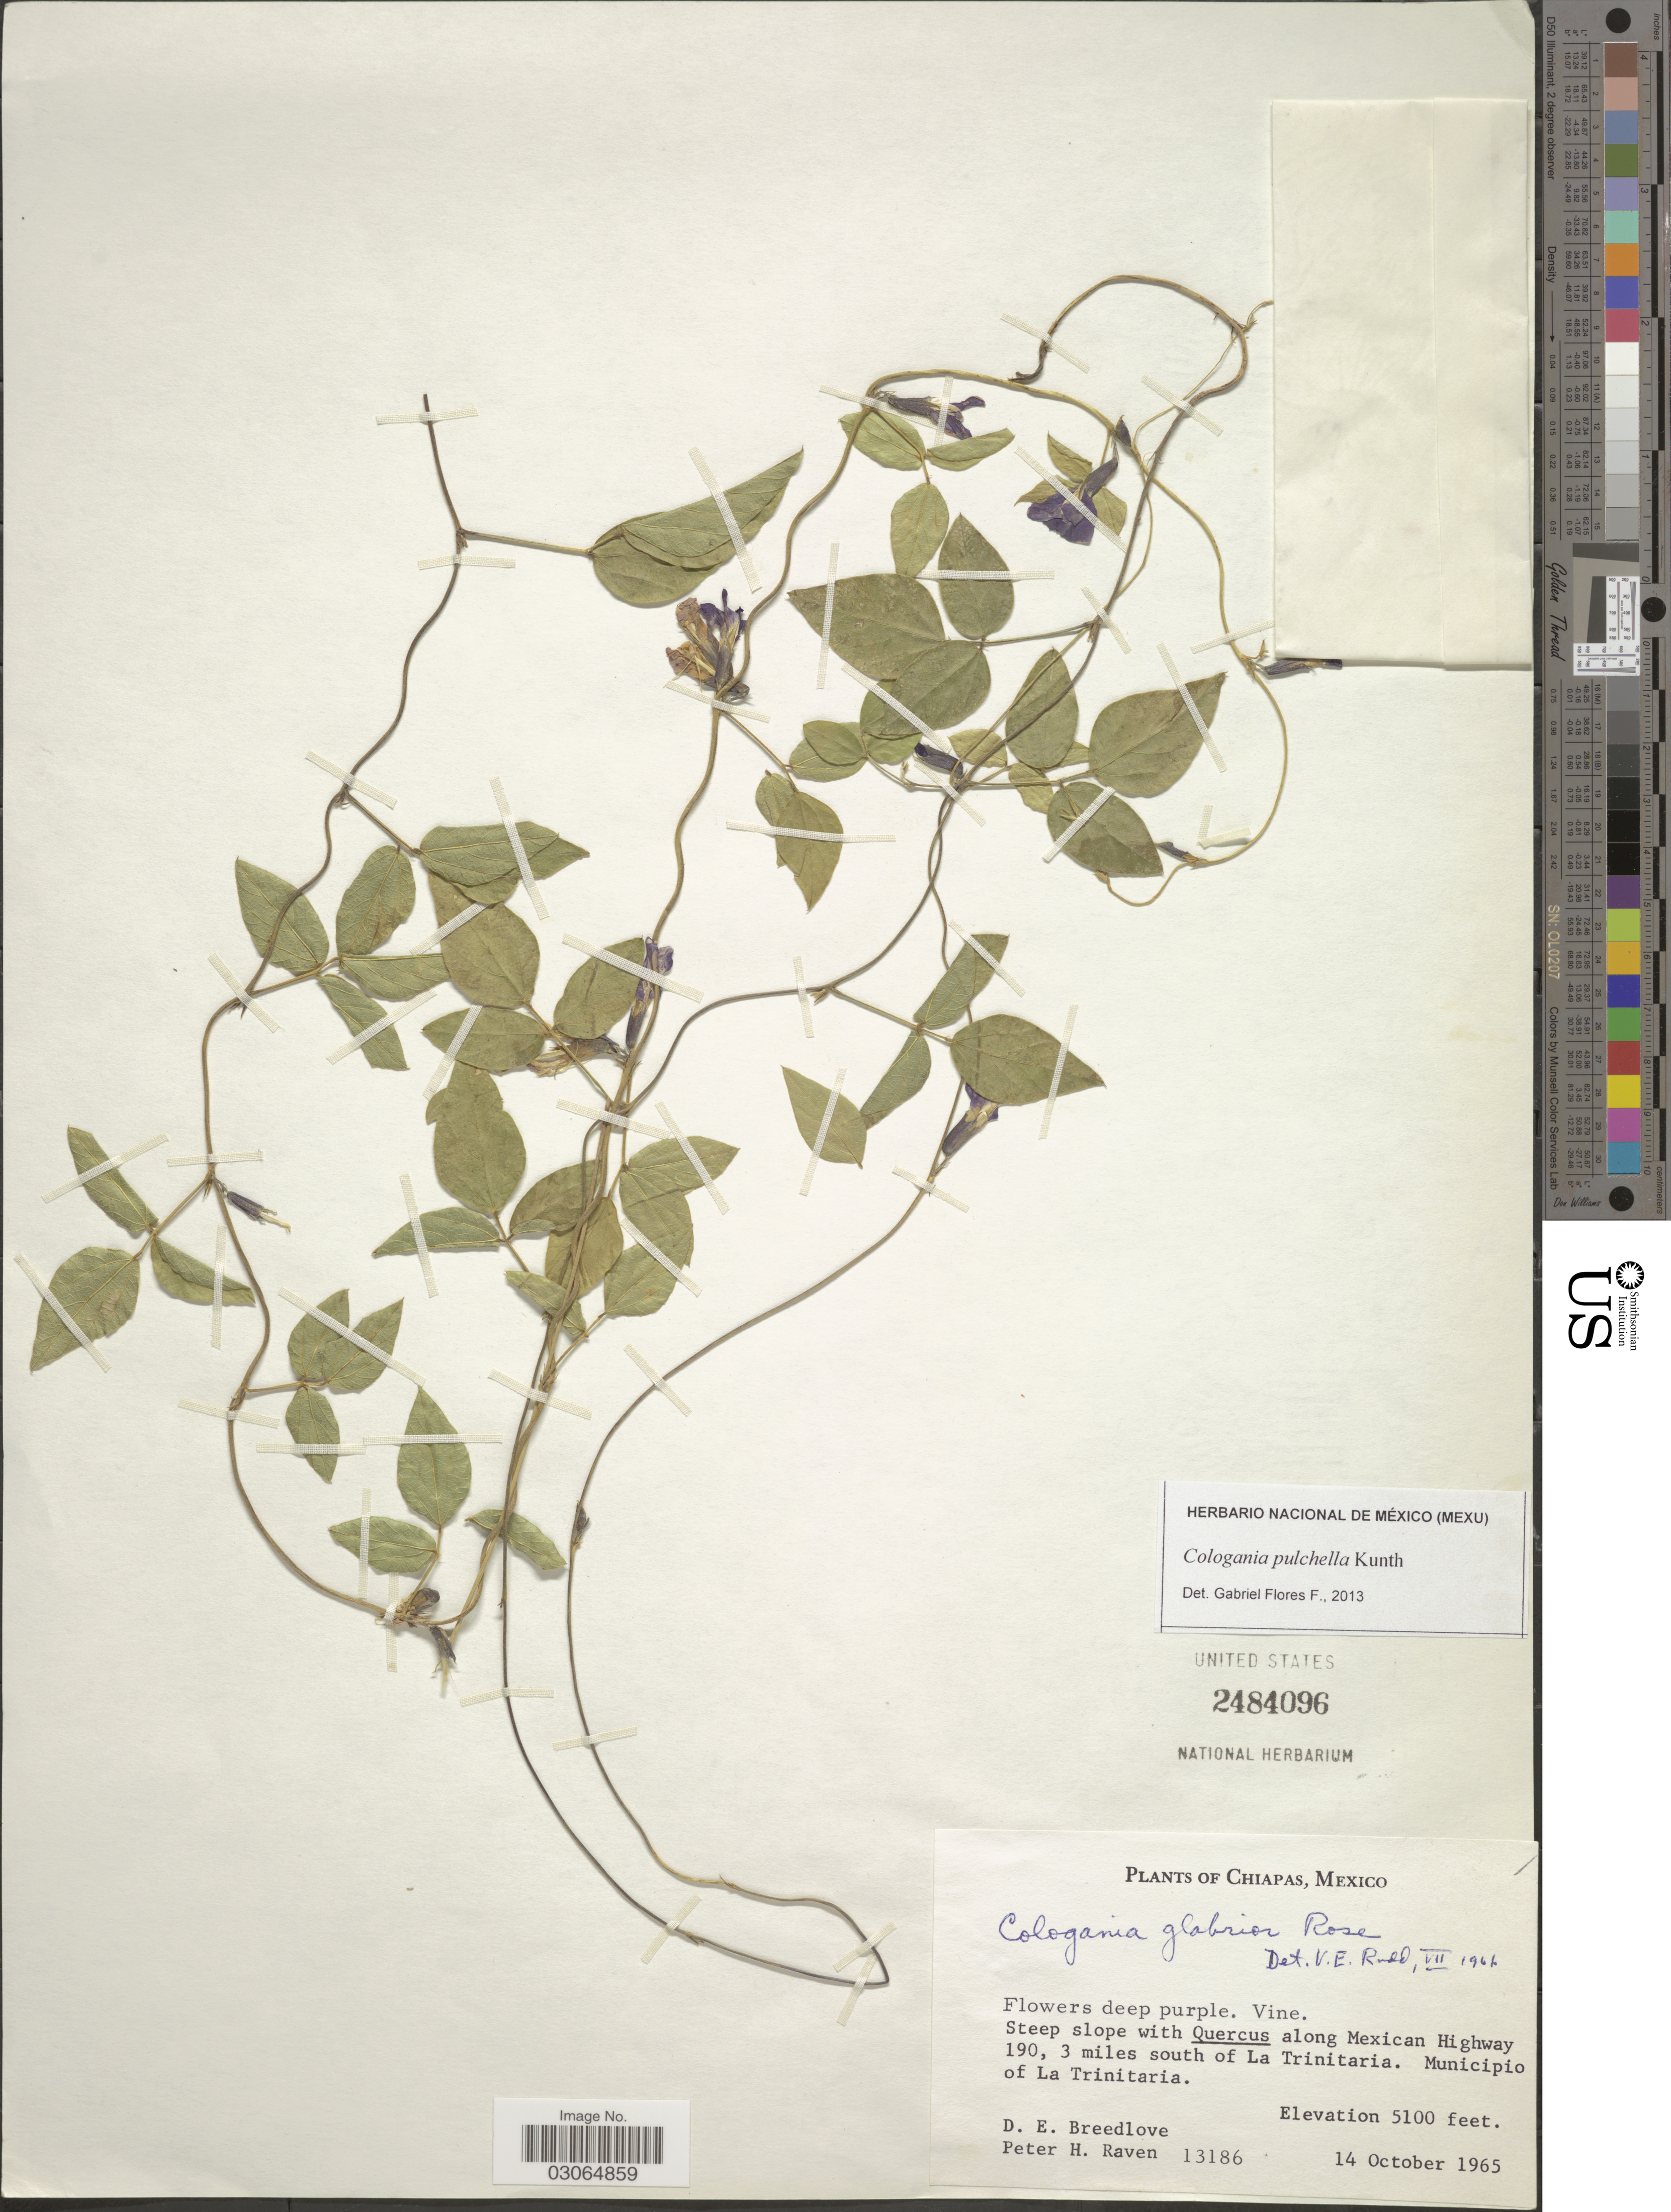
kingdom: Plantae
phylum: Tracheophyta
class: Magnoliopsida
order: Fabales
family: Fabaceae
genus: Cologania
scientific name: Cologania broussonetii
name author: (Balb.) DC.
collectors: D. E. Breedlove & P. Raven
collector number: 13186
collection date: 1965-10-14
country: Mexico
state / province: Chiapas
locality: Along Mexican Highway 190, 3 miles south of La Trinitaria. Municipio of La Trinitaria.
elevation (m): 1554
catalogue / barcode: US 2484096